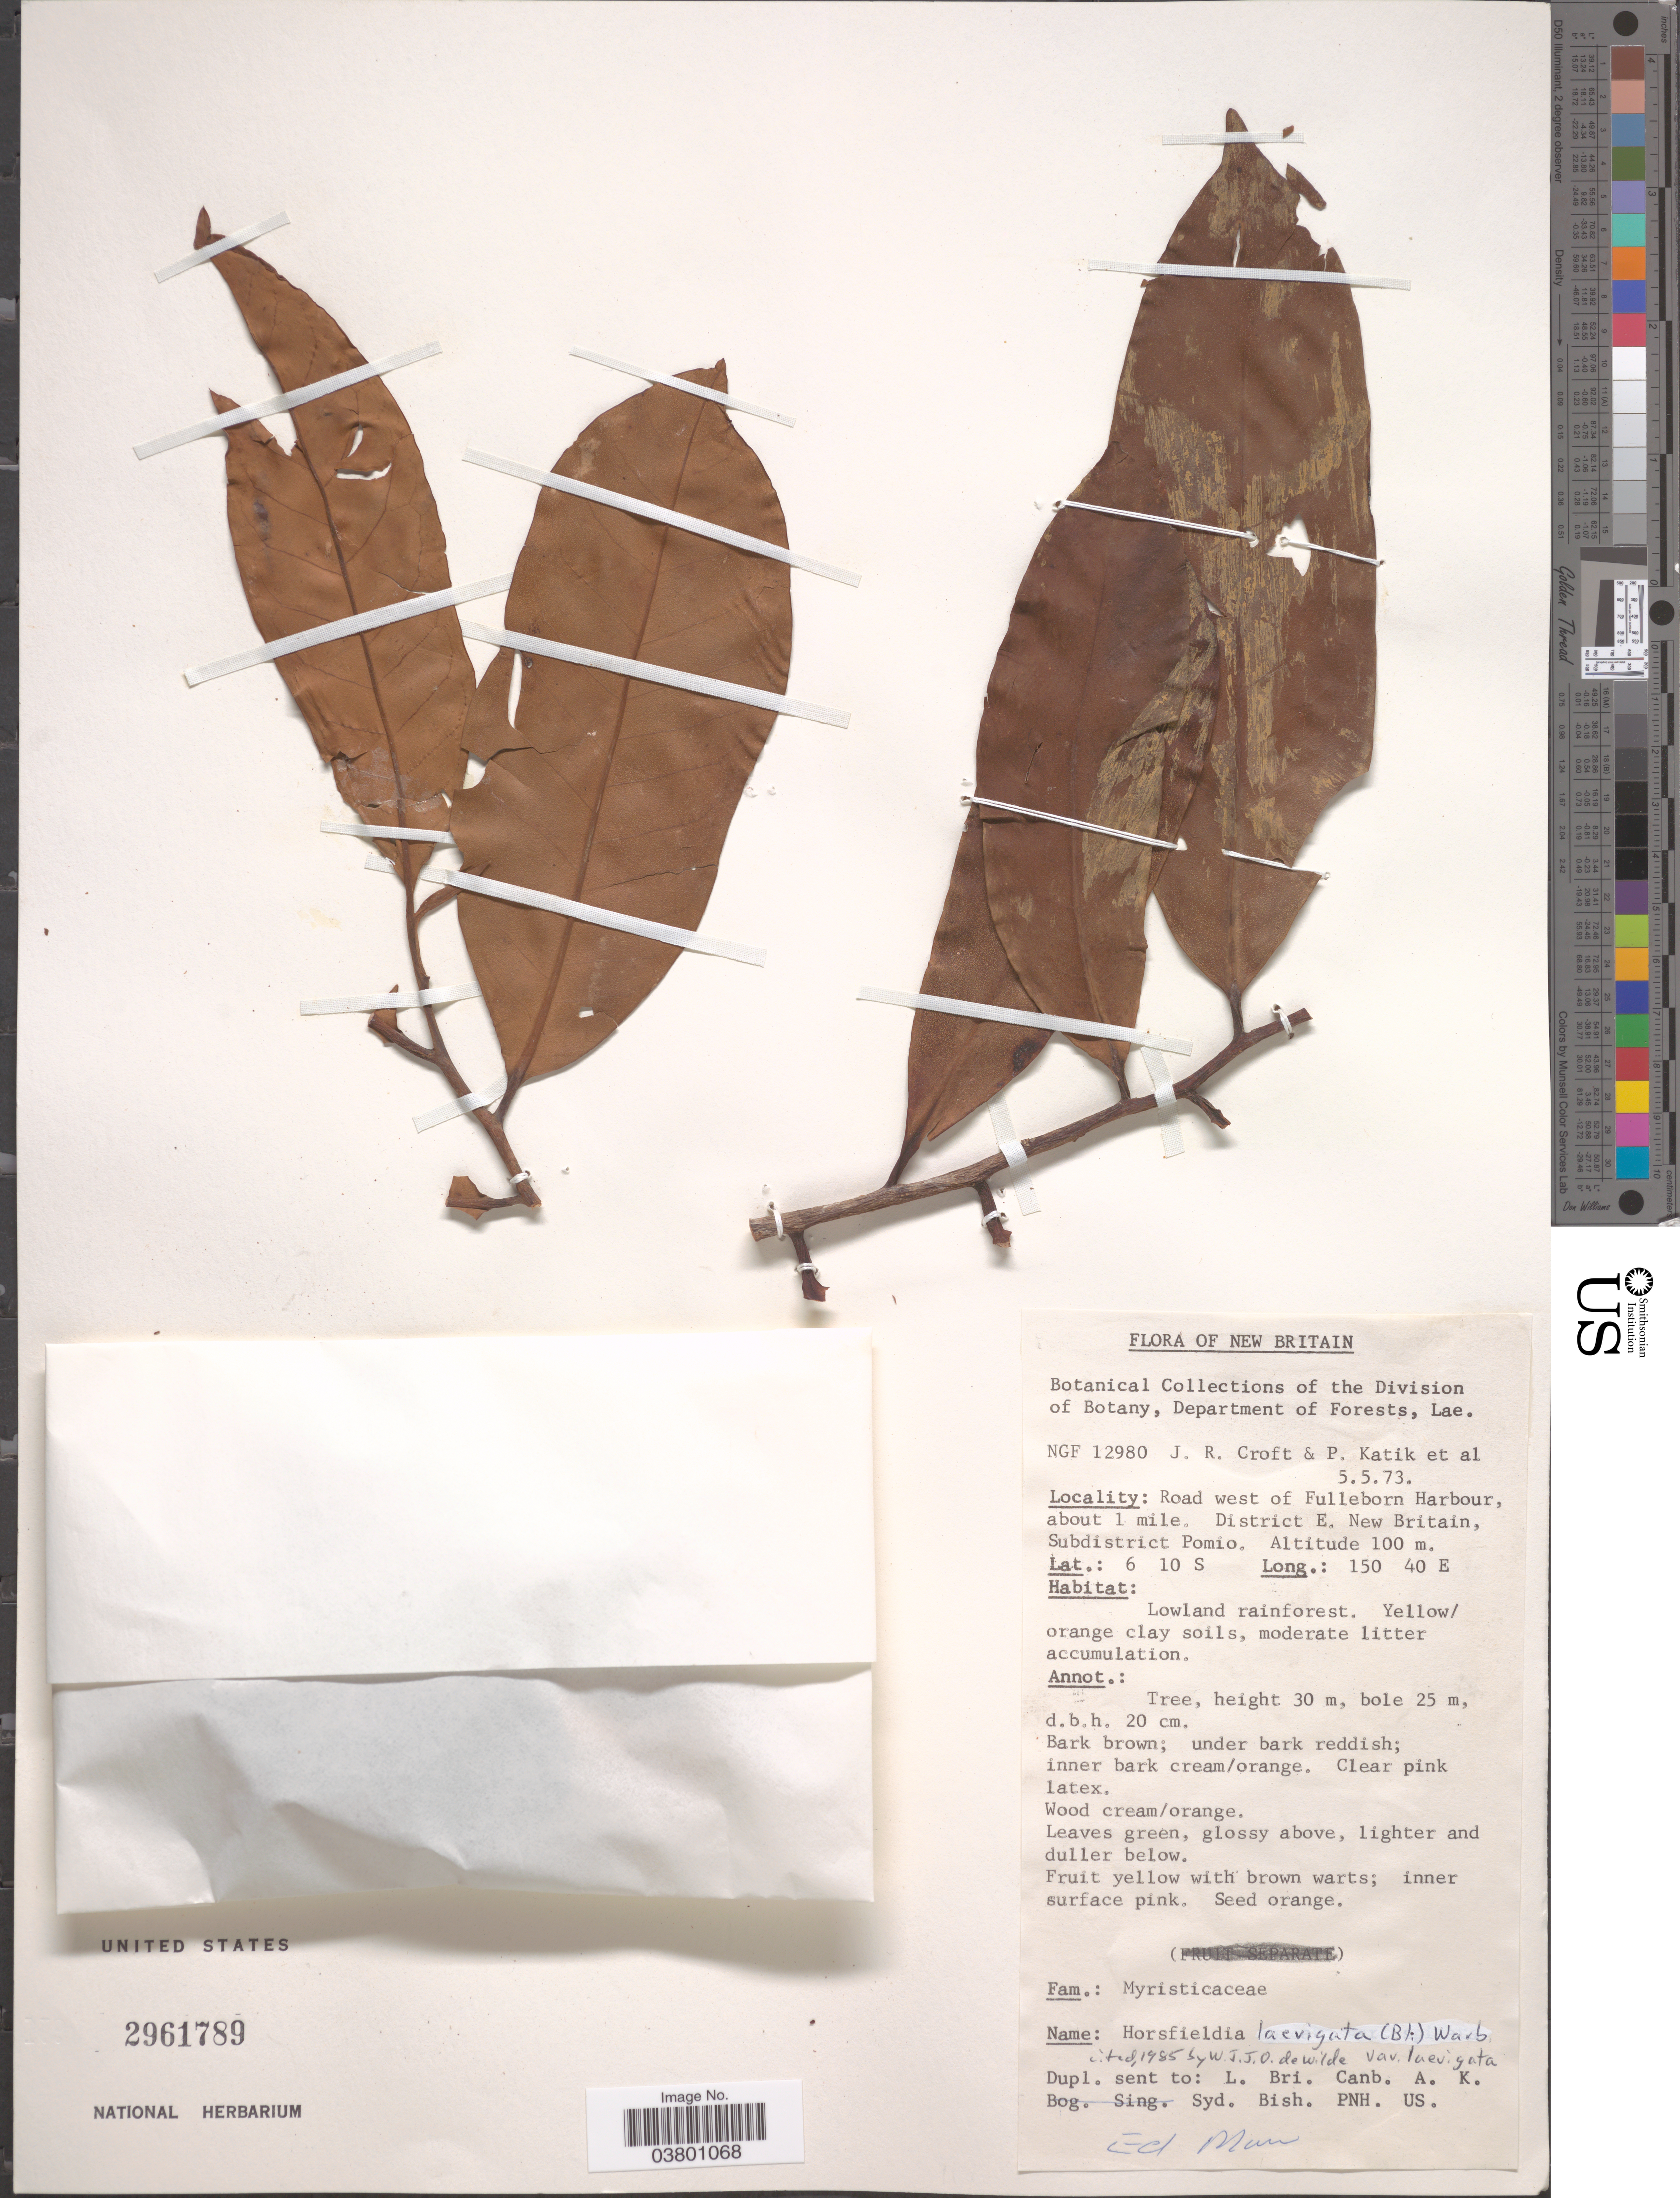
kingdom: Plantae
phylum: Tracheophyta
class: Magnoliopsida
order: Magnoliales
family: Myristicaceae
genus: Horsfieldia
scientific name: Horsfieldia laevigata var. laevigata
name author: (Blume) Warb.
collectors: J. R. Croft, P. Katik & et al.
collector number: NGF 12980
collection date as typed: Transcribed d/m/y: 5/5/73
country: Papua New Guinea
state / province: East New Britain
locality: New Britain. Road west of Fulleborn Harbour, about 1 mile. District E. New Britain, Subdistrict Pomio.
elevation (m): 100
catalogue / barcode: US 2961789